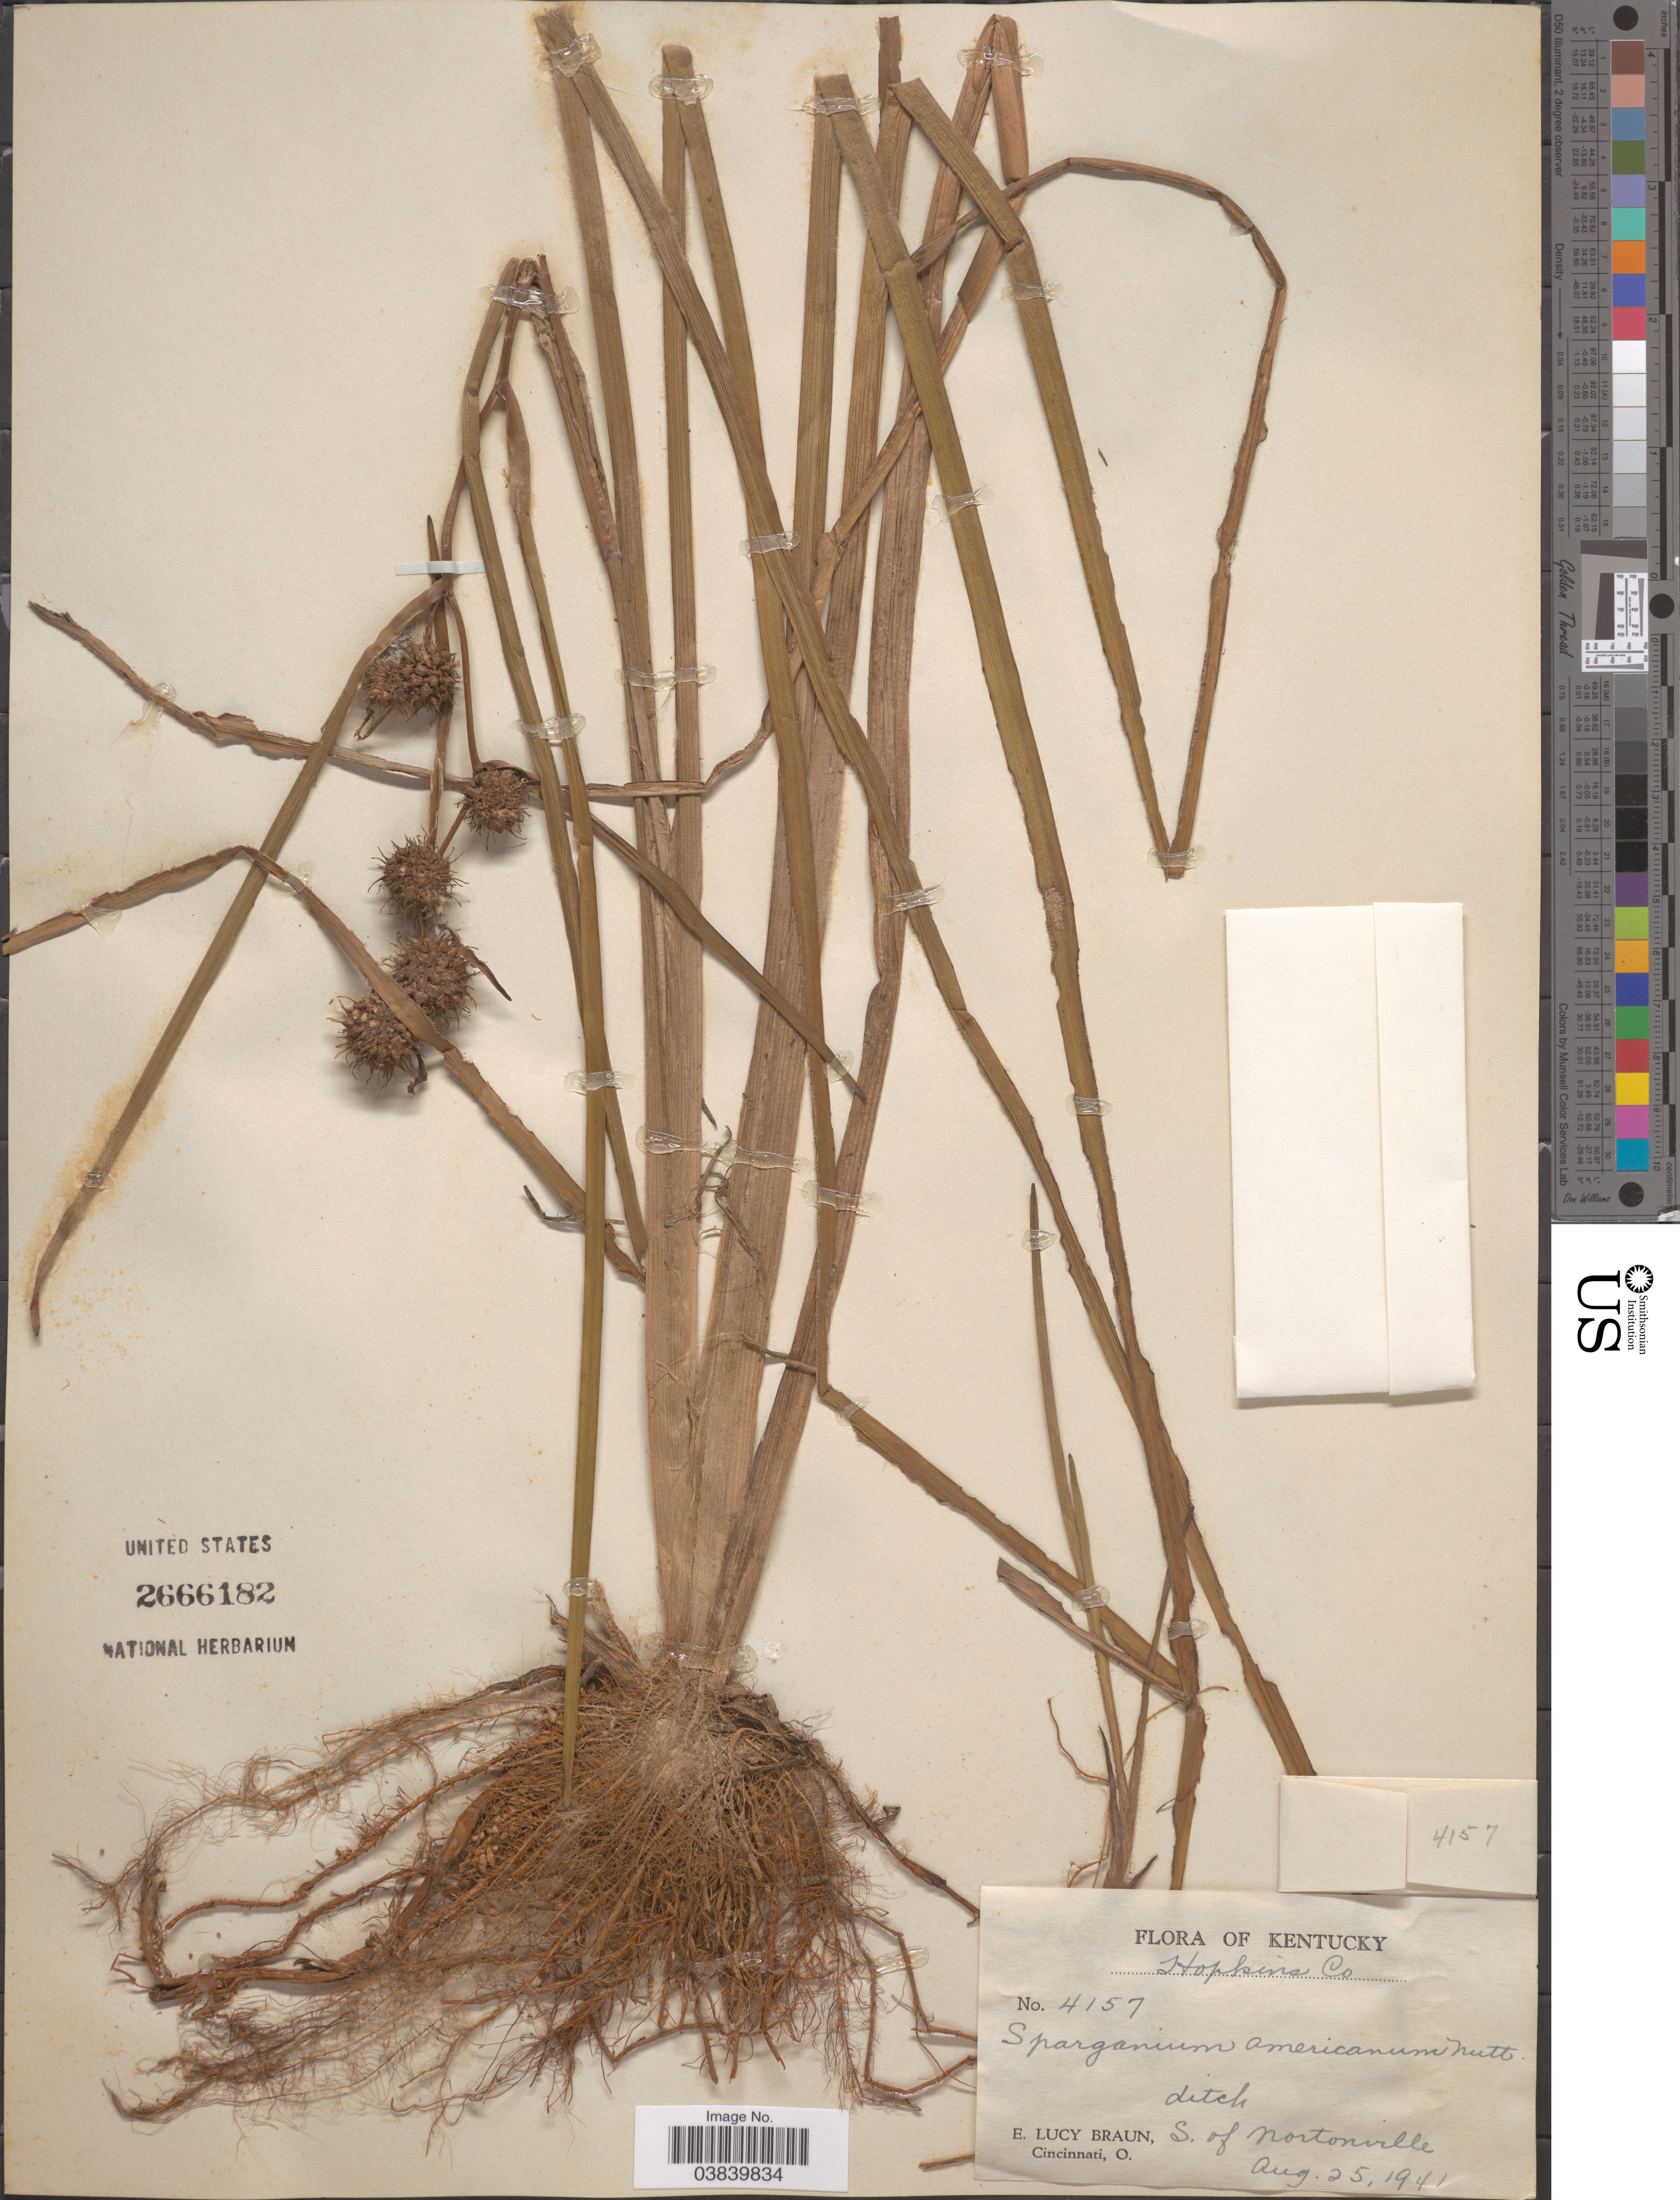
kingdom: Plantae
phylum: Tracheophyta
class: Liliopsida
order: Poales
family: Typhaceae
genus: Sparganium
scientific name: Sparganium americanum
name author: Nutt.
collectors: E. L. Braun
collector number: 4157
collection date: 1941-08-25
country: United States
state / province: Kentucky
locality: Hopkins Co. S. of Nortonville.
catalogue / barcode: US 2666182